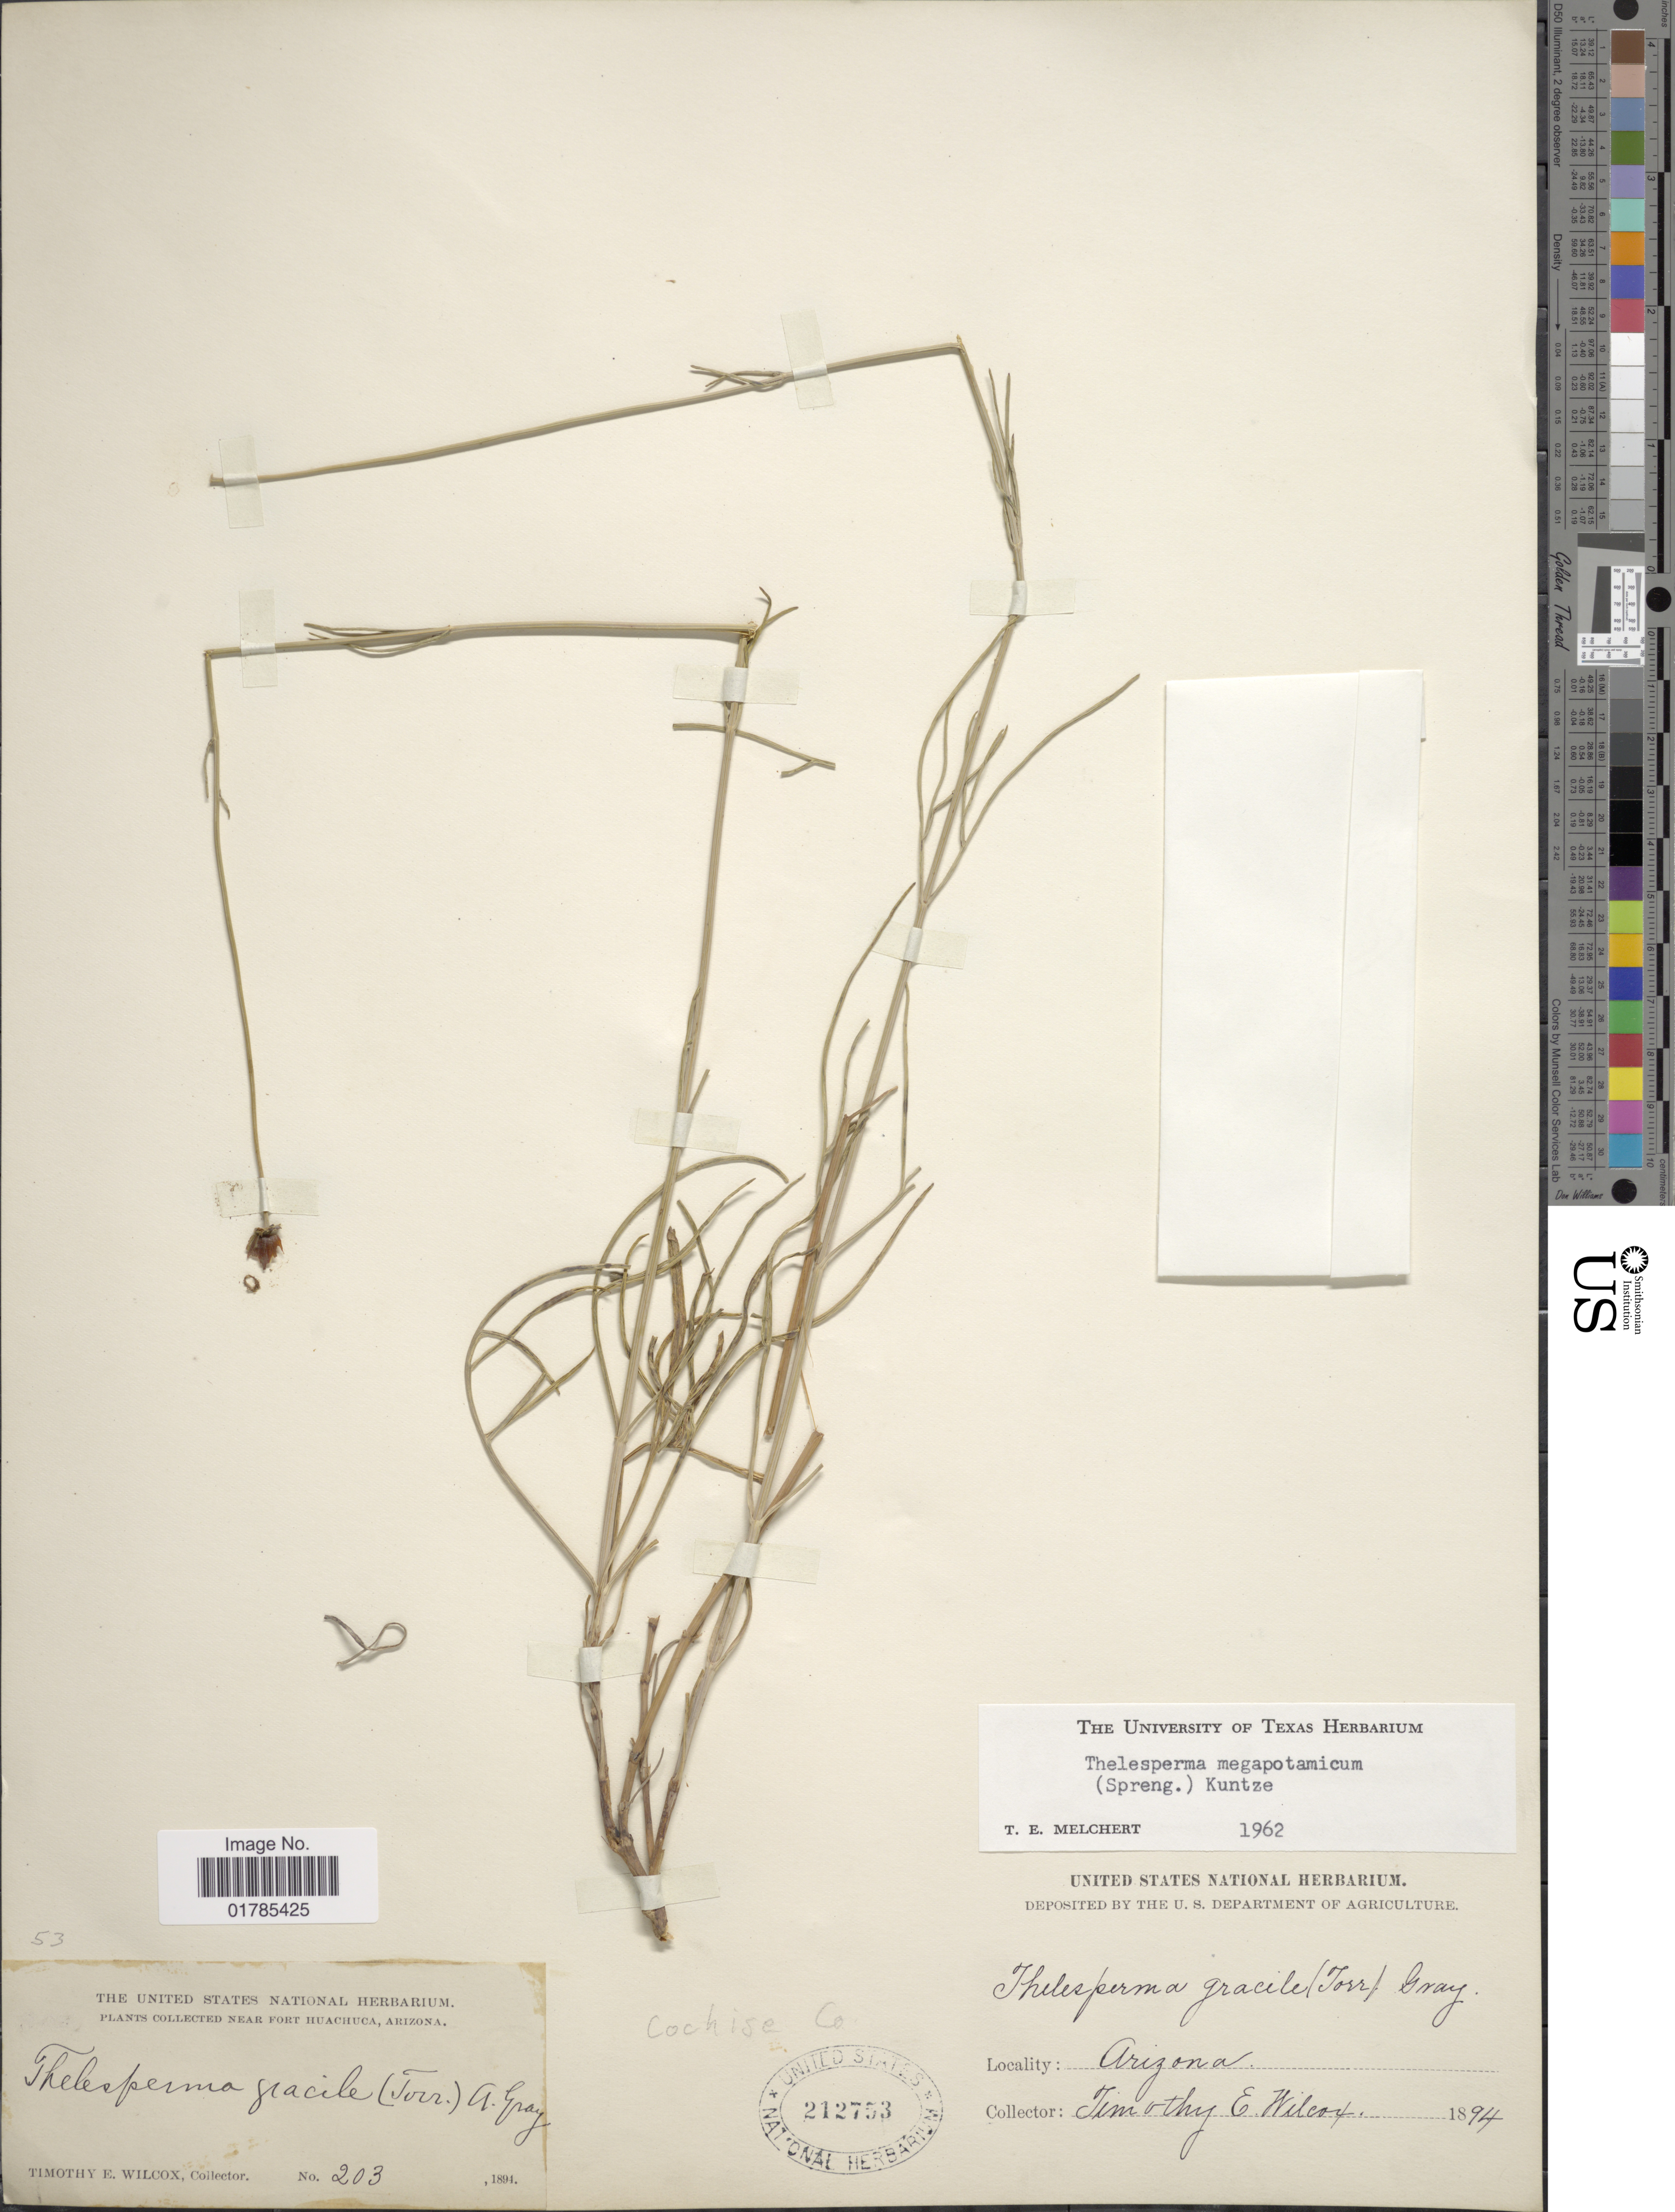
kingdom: Plantae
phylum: Tracheophyta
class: Magnoliopsida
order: Asterales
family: Asteraceae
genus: Thelesperma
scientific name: Thelesperma megapotamicum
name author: (Spreng.) Herter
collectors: T. E. Wilcox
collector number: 203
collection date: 1894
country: United States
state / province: Arizona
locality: Near Port Huachuca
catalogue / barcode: US 212753